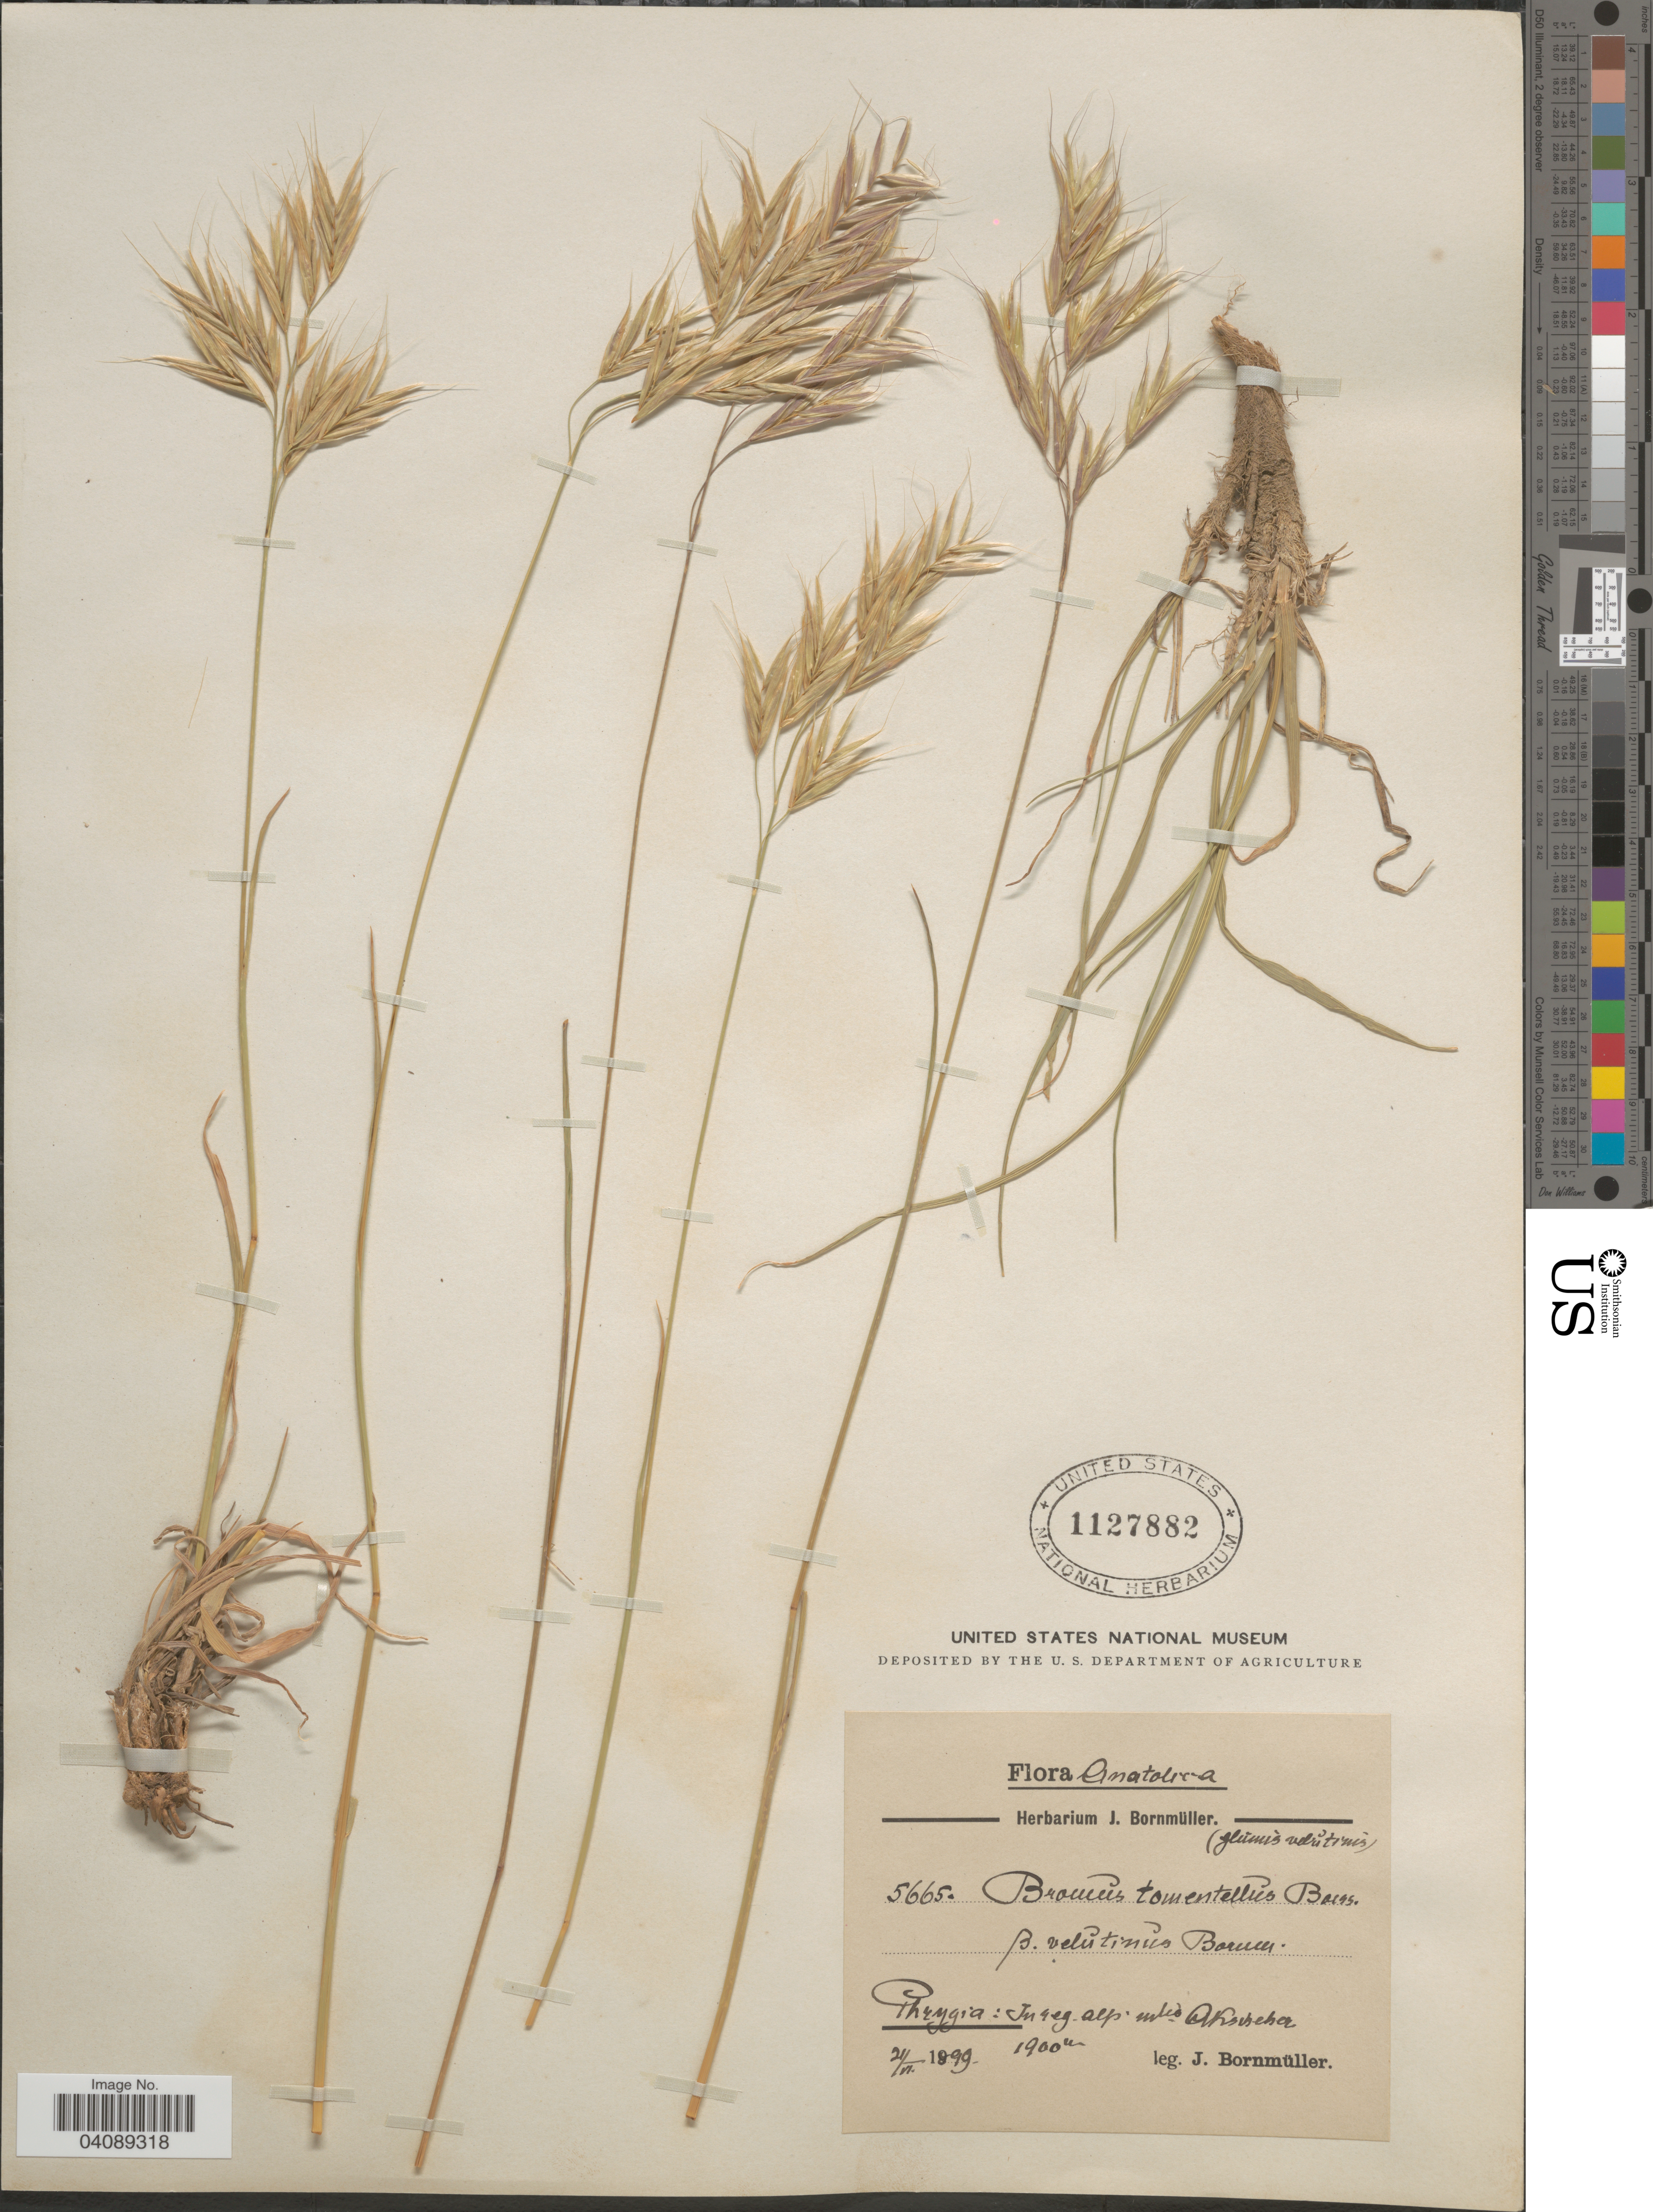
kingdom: Plantae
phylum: Tracheophyta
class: Liliopsida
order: Poales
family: Poaceae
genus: Bromus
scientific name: Bromus tomentellus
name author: Boiss.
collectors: J. Bornmüller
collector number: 5665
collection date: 1899-06-21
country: Turkey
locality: Anatolica. Phrygia: In reg. alp. mtes Aksiheha.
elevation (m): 1900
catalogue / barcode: US 1127882